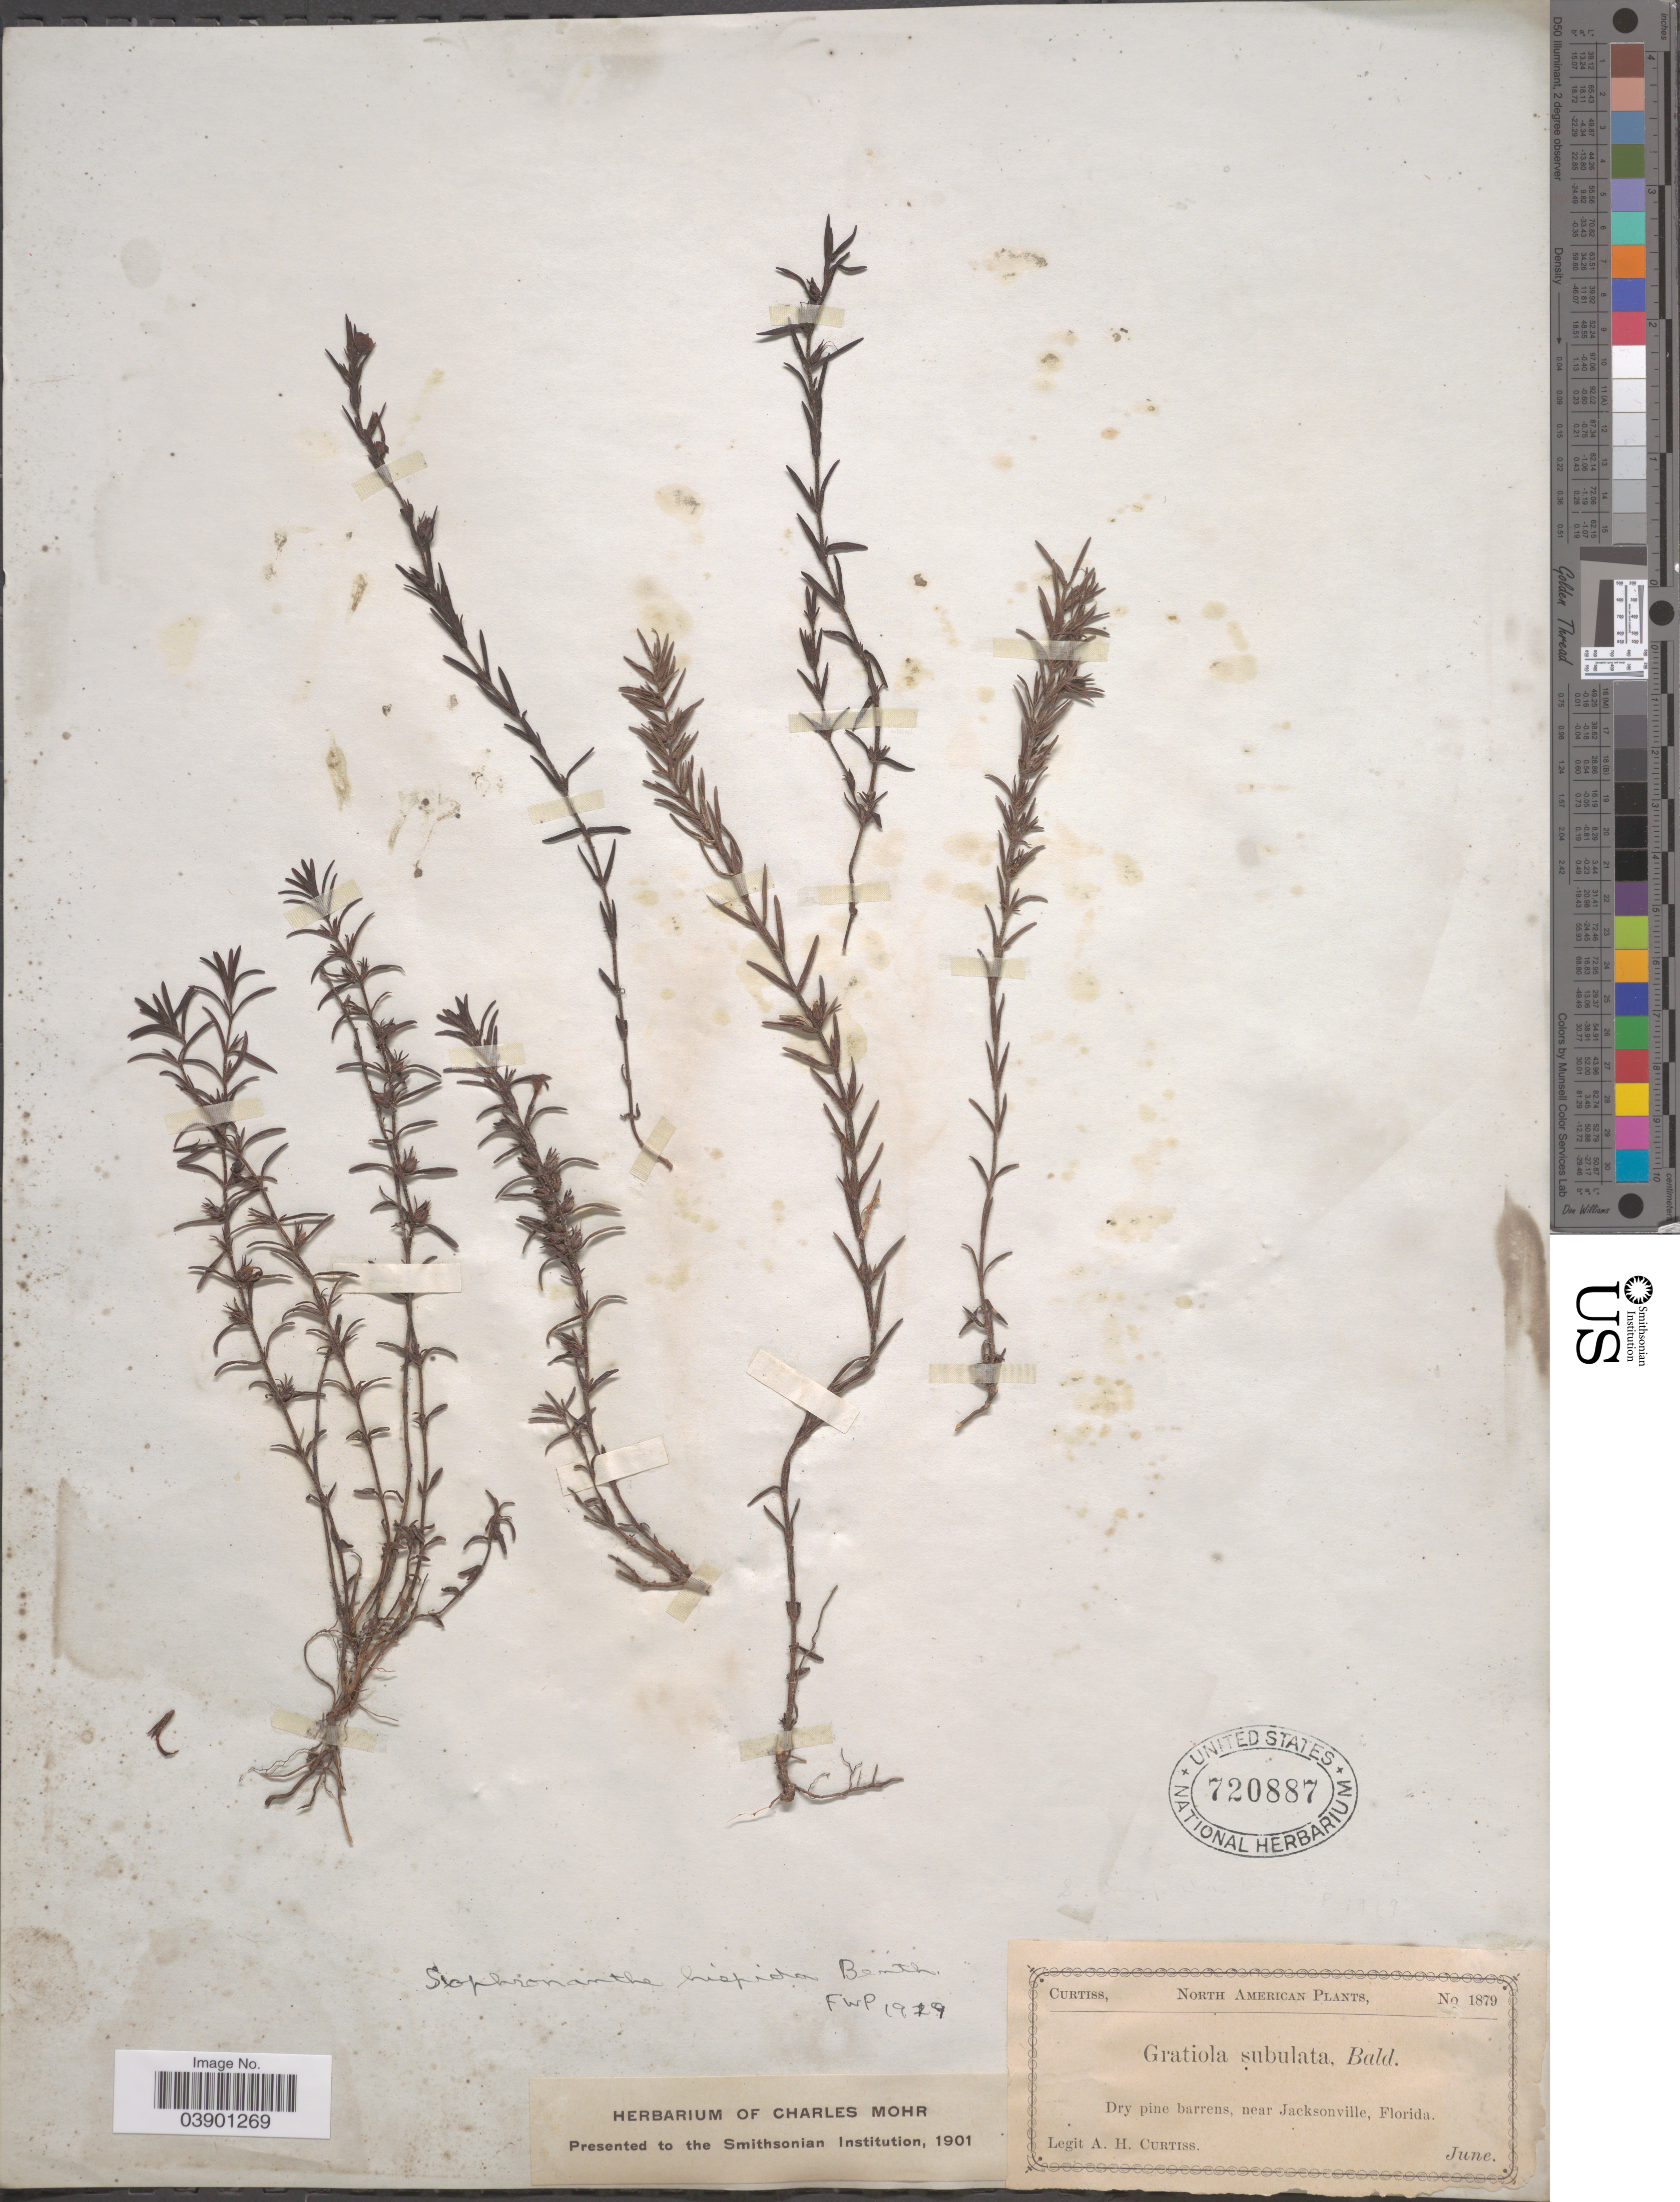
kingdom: Plantae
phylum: Tracheophyta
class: Magnoliopsida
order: Lamiales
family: Plantaginaceae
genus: Sophronanthe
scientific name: Sophronanthe hispida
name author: Benth. ex Lindl.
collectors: A. H. Curtiss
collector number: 1879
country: United States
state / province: Florida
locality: Near Jacksonville.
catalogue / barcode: US 720887